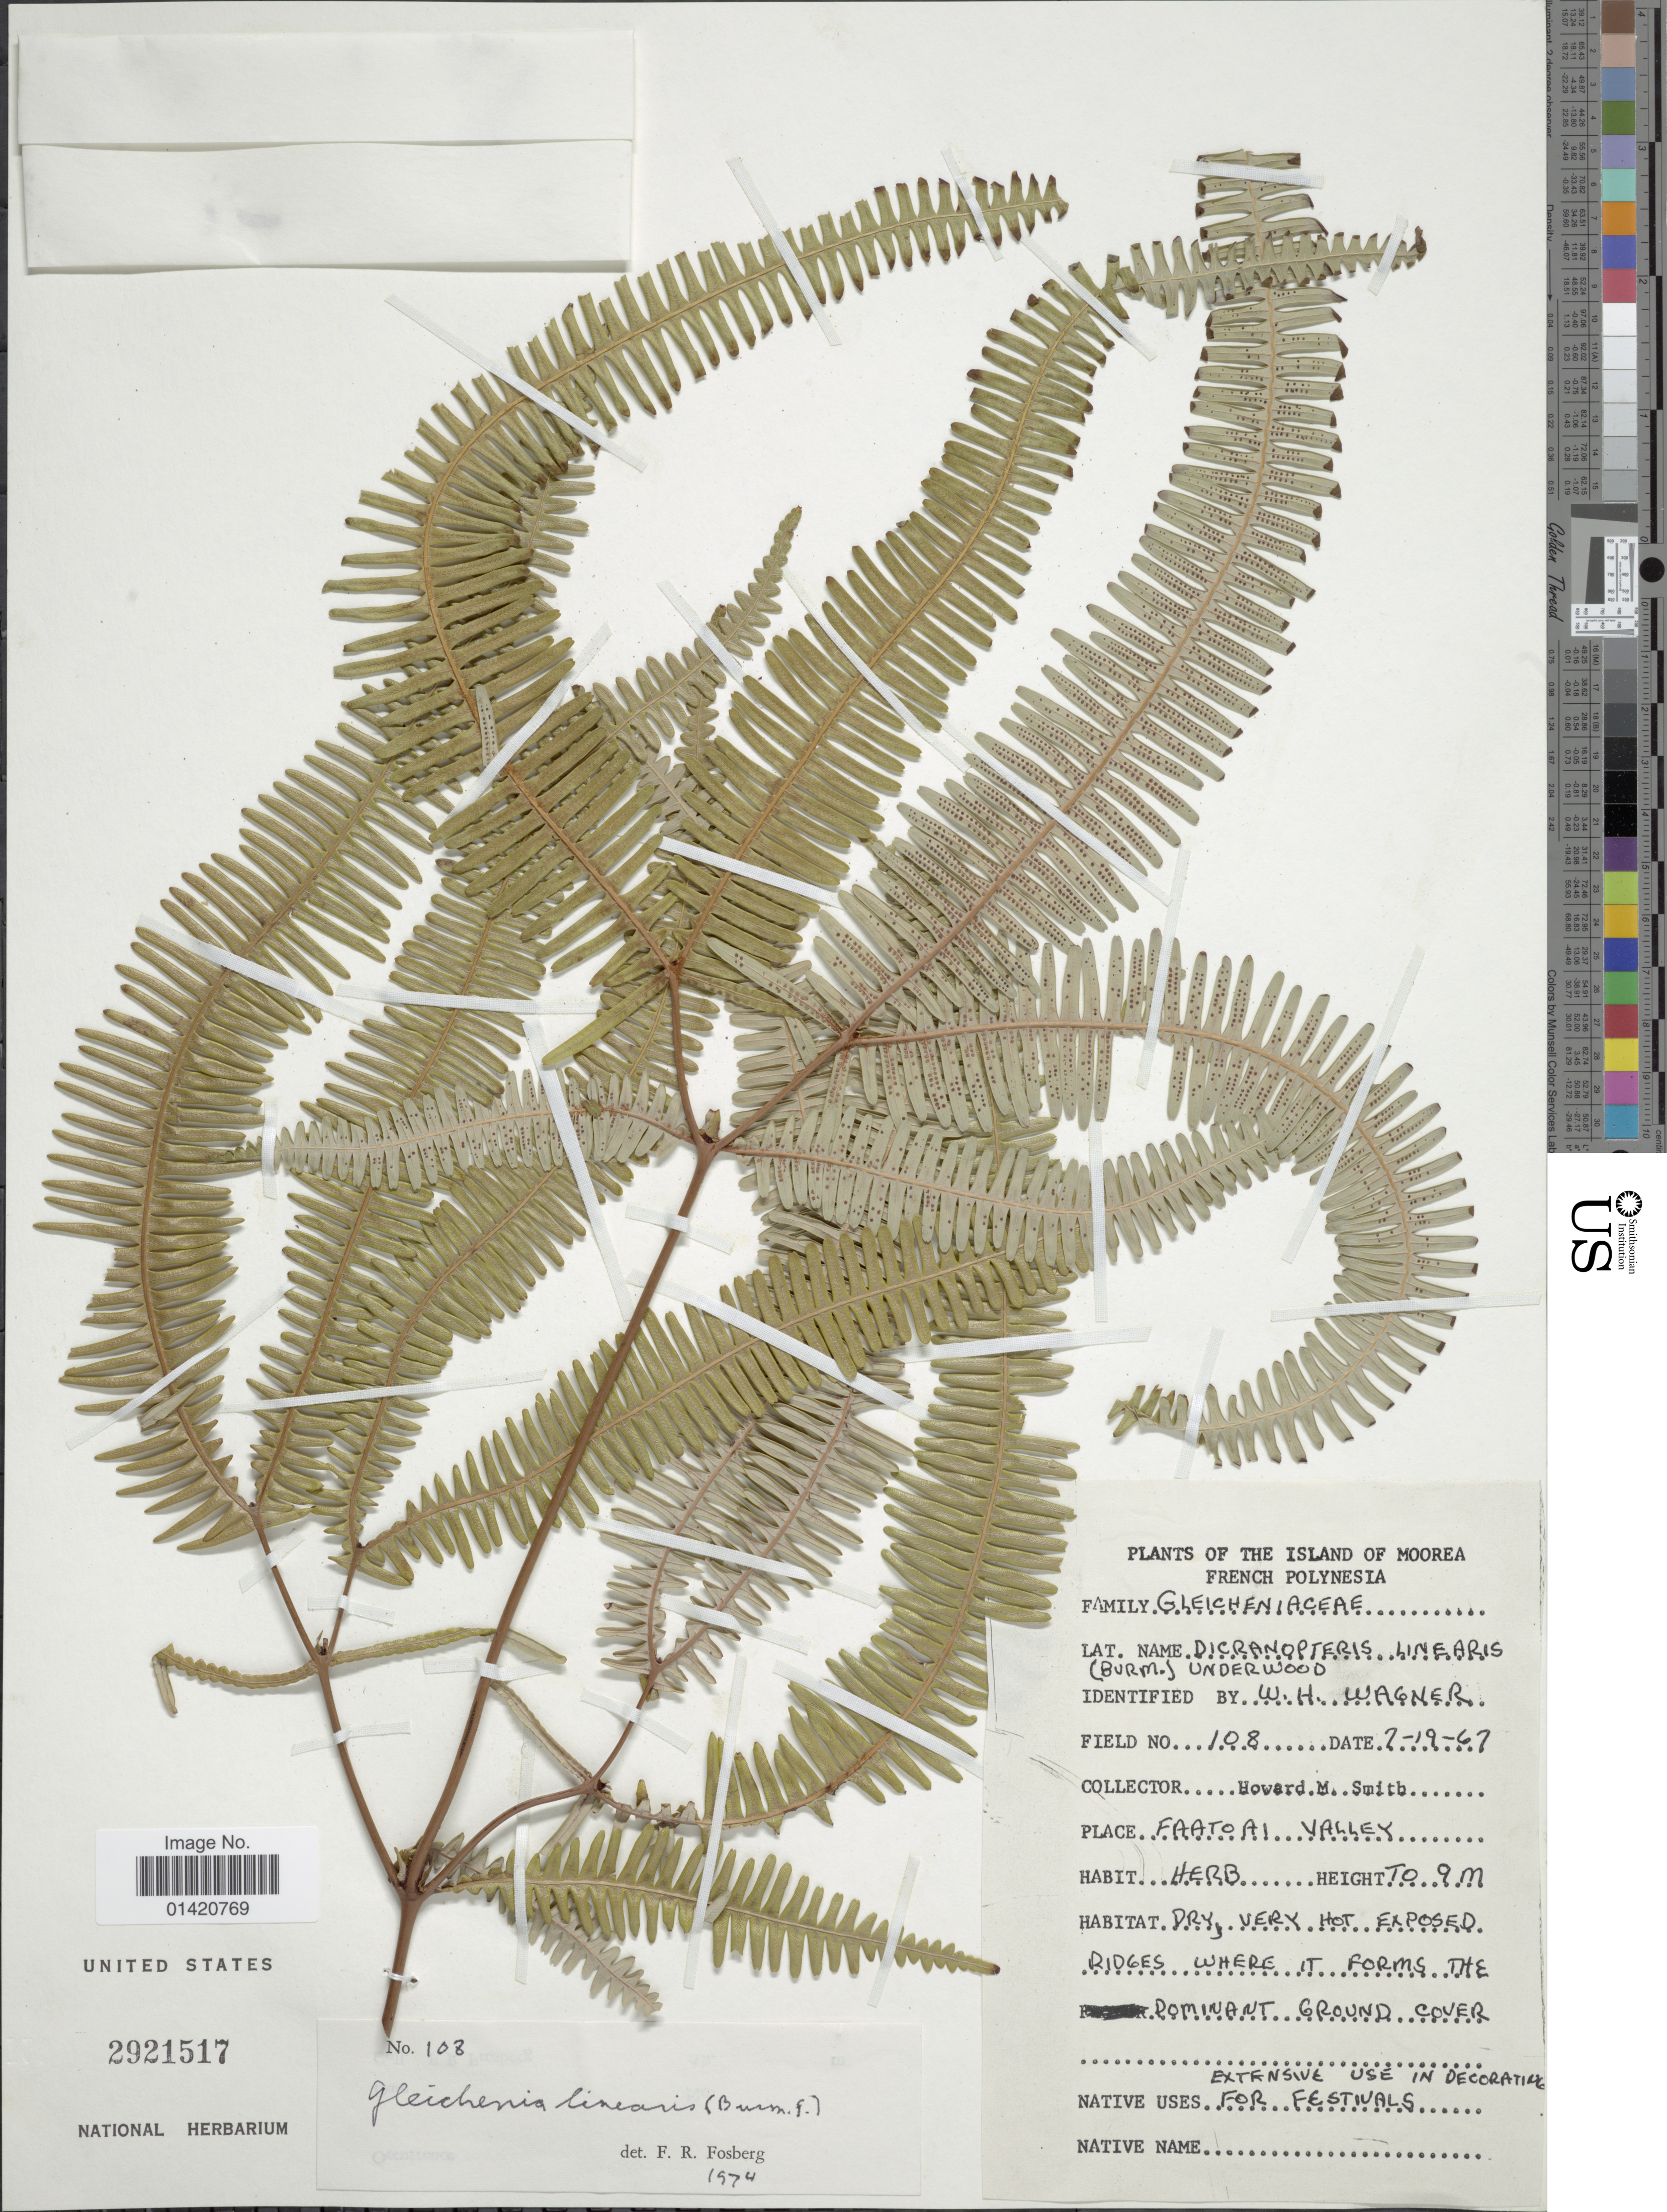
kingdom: Plantae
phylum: Tracheophyta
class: Polypodiopsida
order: Gleicheniales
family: Gleicheniaceae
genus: Dicranopteris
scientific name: Dicranopteris linearis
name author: (Burm. f.) Underw.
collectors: H. M. Smith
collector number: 108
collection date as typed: Transcribed d/m/y: 19/7/67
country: French Polynesia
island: Moorea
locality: The Island of Moorea, Faatoai Valley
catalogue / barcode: US 2921517